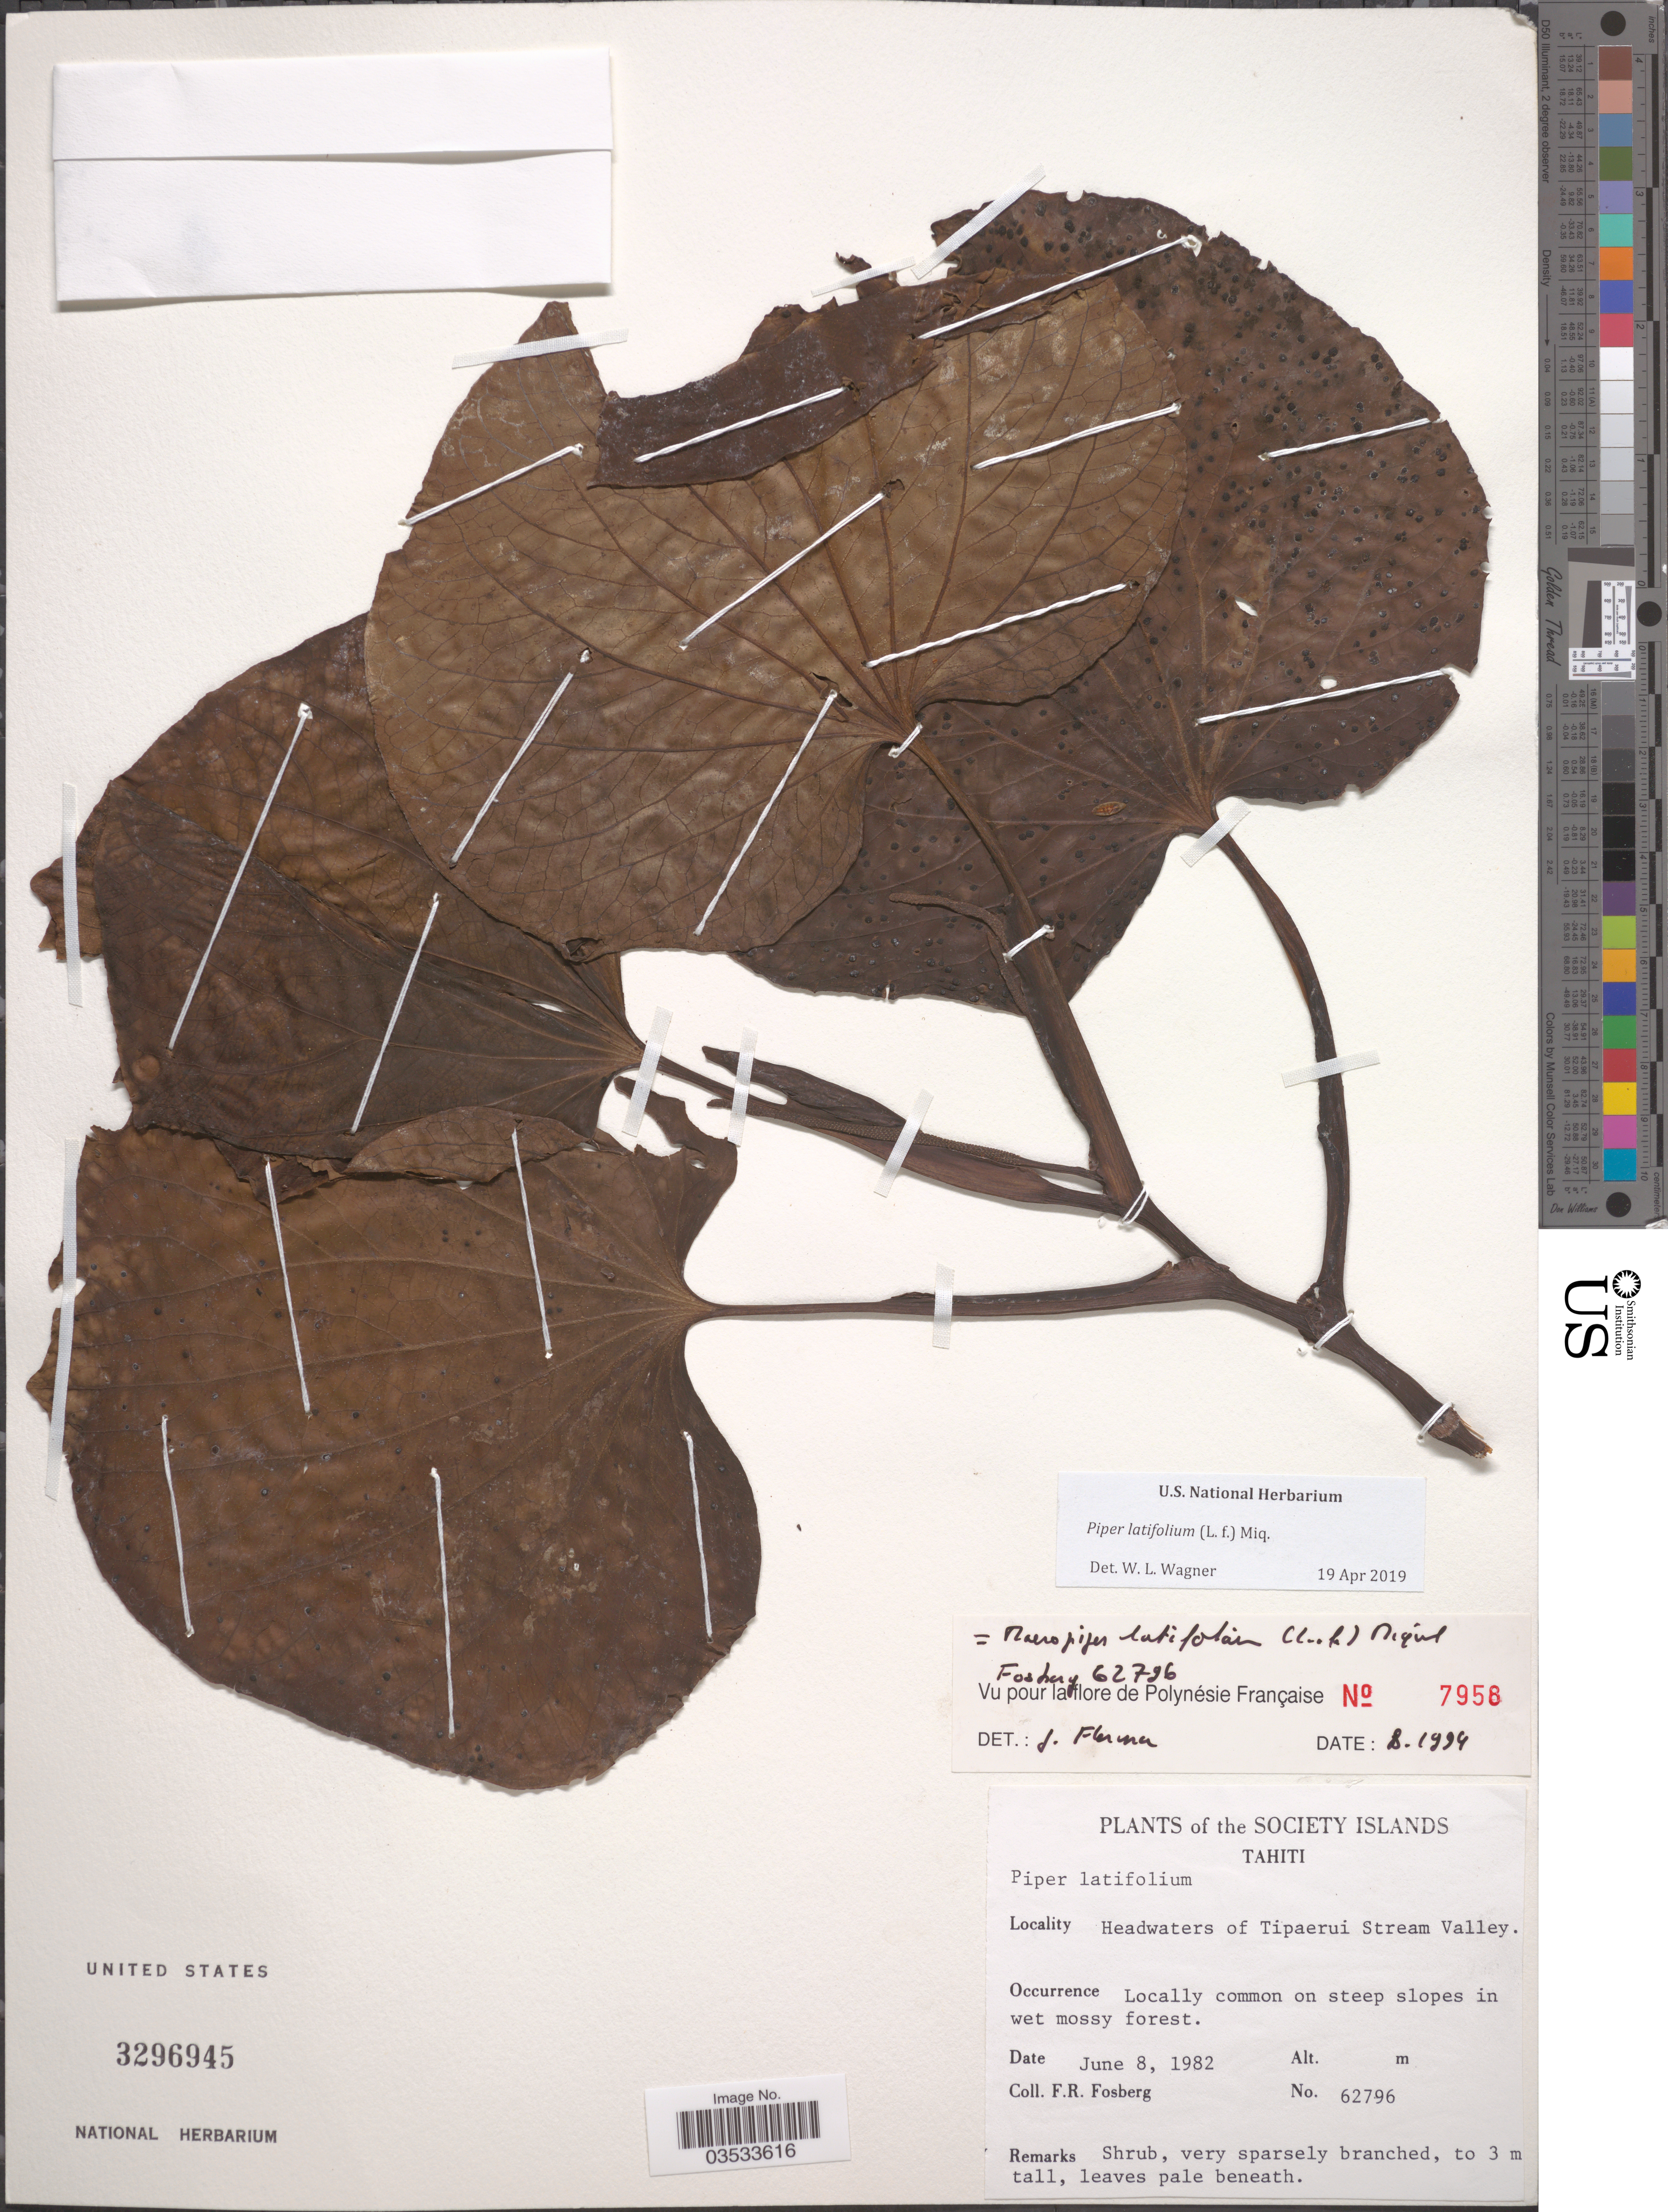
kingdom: Plantae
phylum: Tracheophyta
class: Magnoliopsida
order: Piperales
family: Piperaceae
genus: Piper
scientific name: Piper latifolium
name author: L. f.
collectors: F. R. Fosberg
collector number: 62796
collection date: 1982-06-08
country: French Polynesia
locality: The Society Islands. Tahiti. Headwaters of Tipaerui Stream Valley.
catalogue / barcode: US 3296945